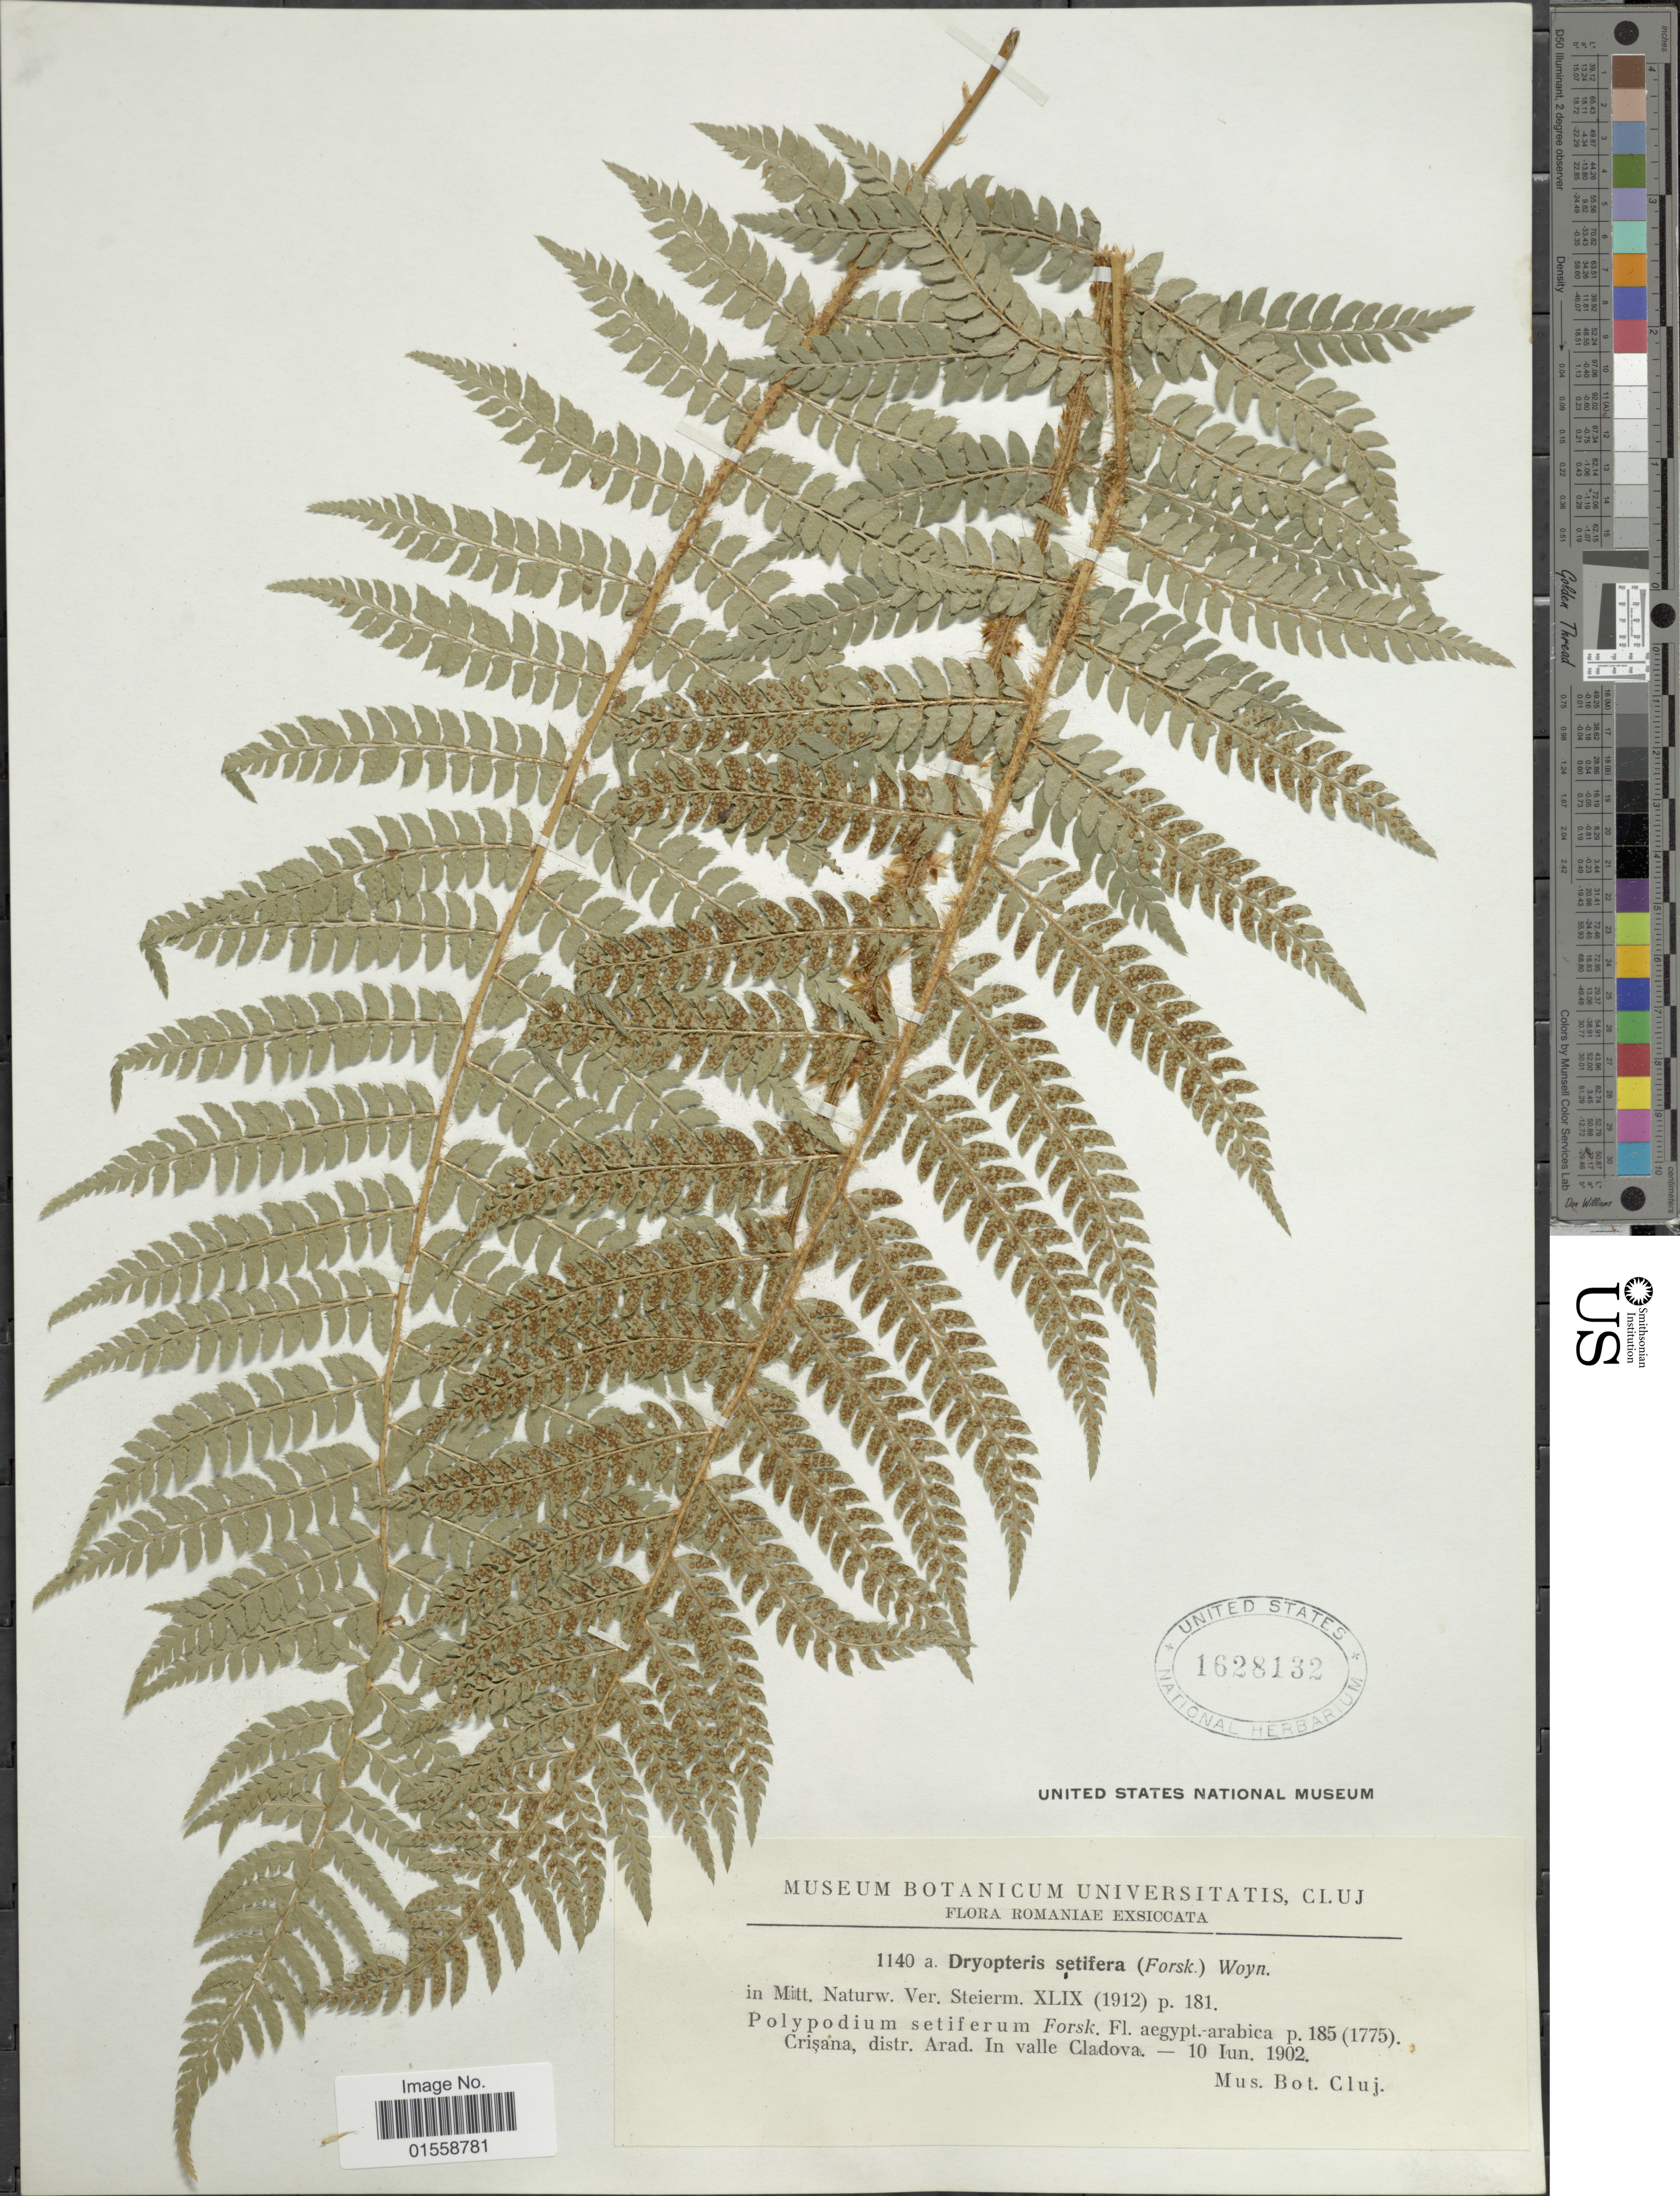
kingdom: Plantae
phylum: Tracheophyta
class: Polypodiopsida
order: Polypodiales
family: Dryopteridaceae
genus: Polystichum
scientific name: Polystichum setiferum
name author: (Forssk.) Moore ex Woynar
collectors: ex Mus. Bot. Cluj.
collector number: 1140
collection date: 1902-06-10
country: Romania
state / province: Arad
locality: Romania Exsiccata, Crisana, distr. Arad. In valle Cladova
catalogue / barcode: US 1628132